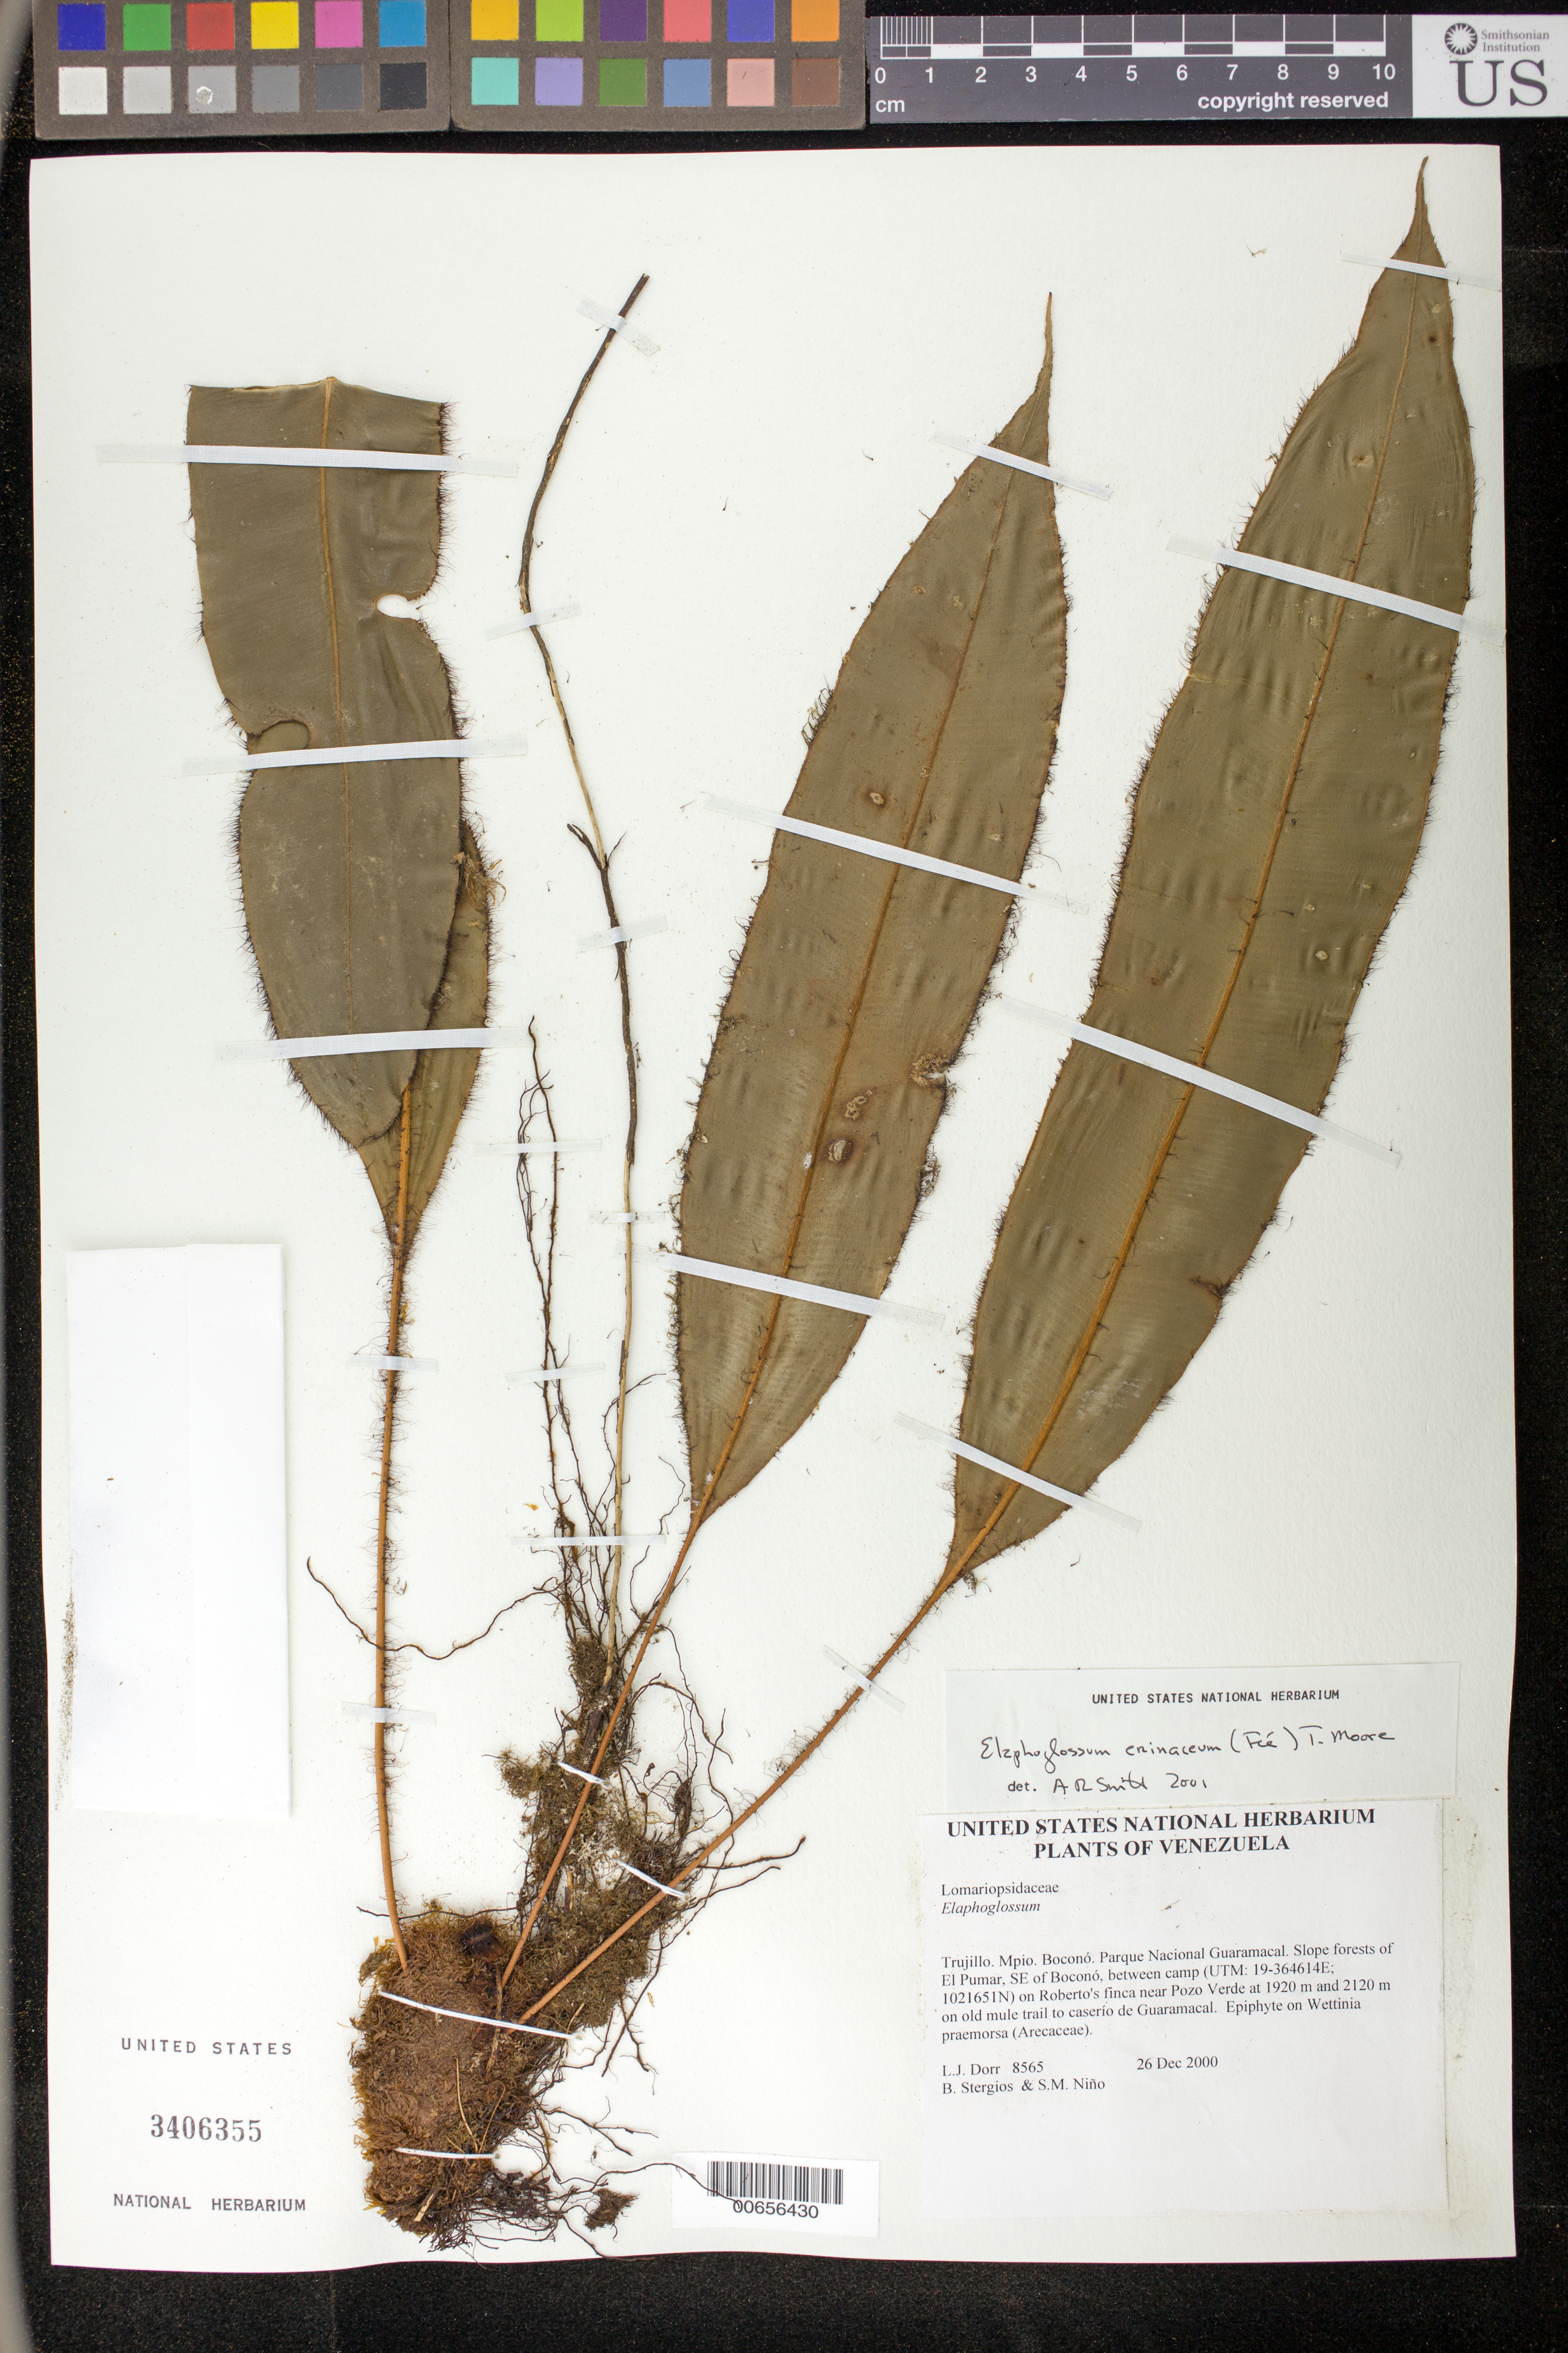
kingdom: Plantae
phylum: Tracheophyta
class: Polypodiopsida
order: Polypodiales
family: Dryopteridaceae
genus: Elaphoglossum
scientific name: Elaphoglossum erinaceum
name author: (Fée) T. Moore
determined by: Smith, Alan R., (UC)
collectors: L. J. Dorr, B. G. Stergios & S. M. Niño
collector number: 8565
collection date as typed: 26 Dec 2000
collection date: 2000-12-26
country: Venezuela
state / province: Trujillo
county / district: Boconó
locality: Parque Nacional Guaramacal. El Pumar, SE of Boconó, between camp on Roberto's finca near Pozo Verde at 1920 m and 2120 m on old mule trail to caserío de Guaramacal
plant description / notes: CTES, NY, PORT, UC, US, VEN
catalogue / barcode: US 3406355